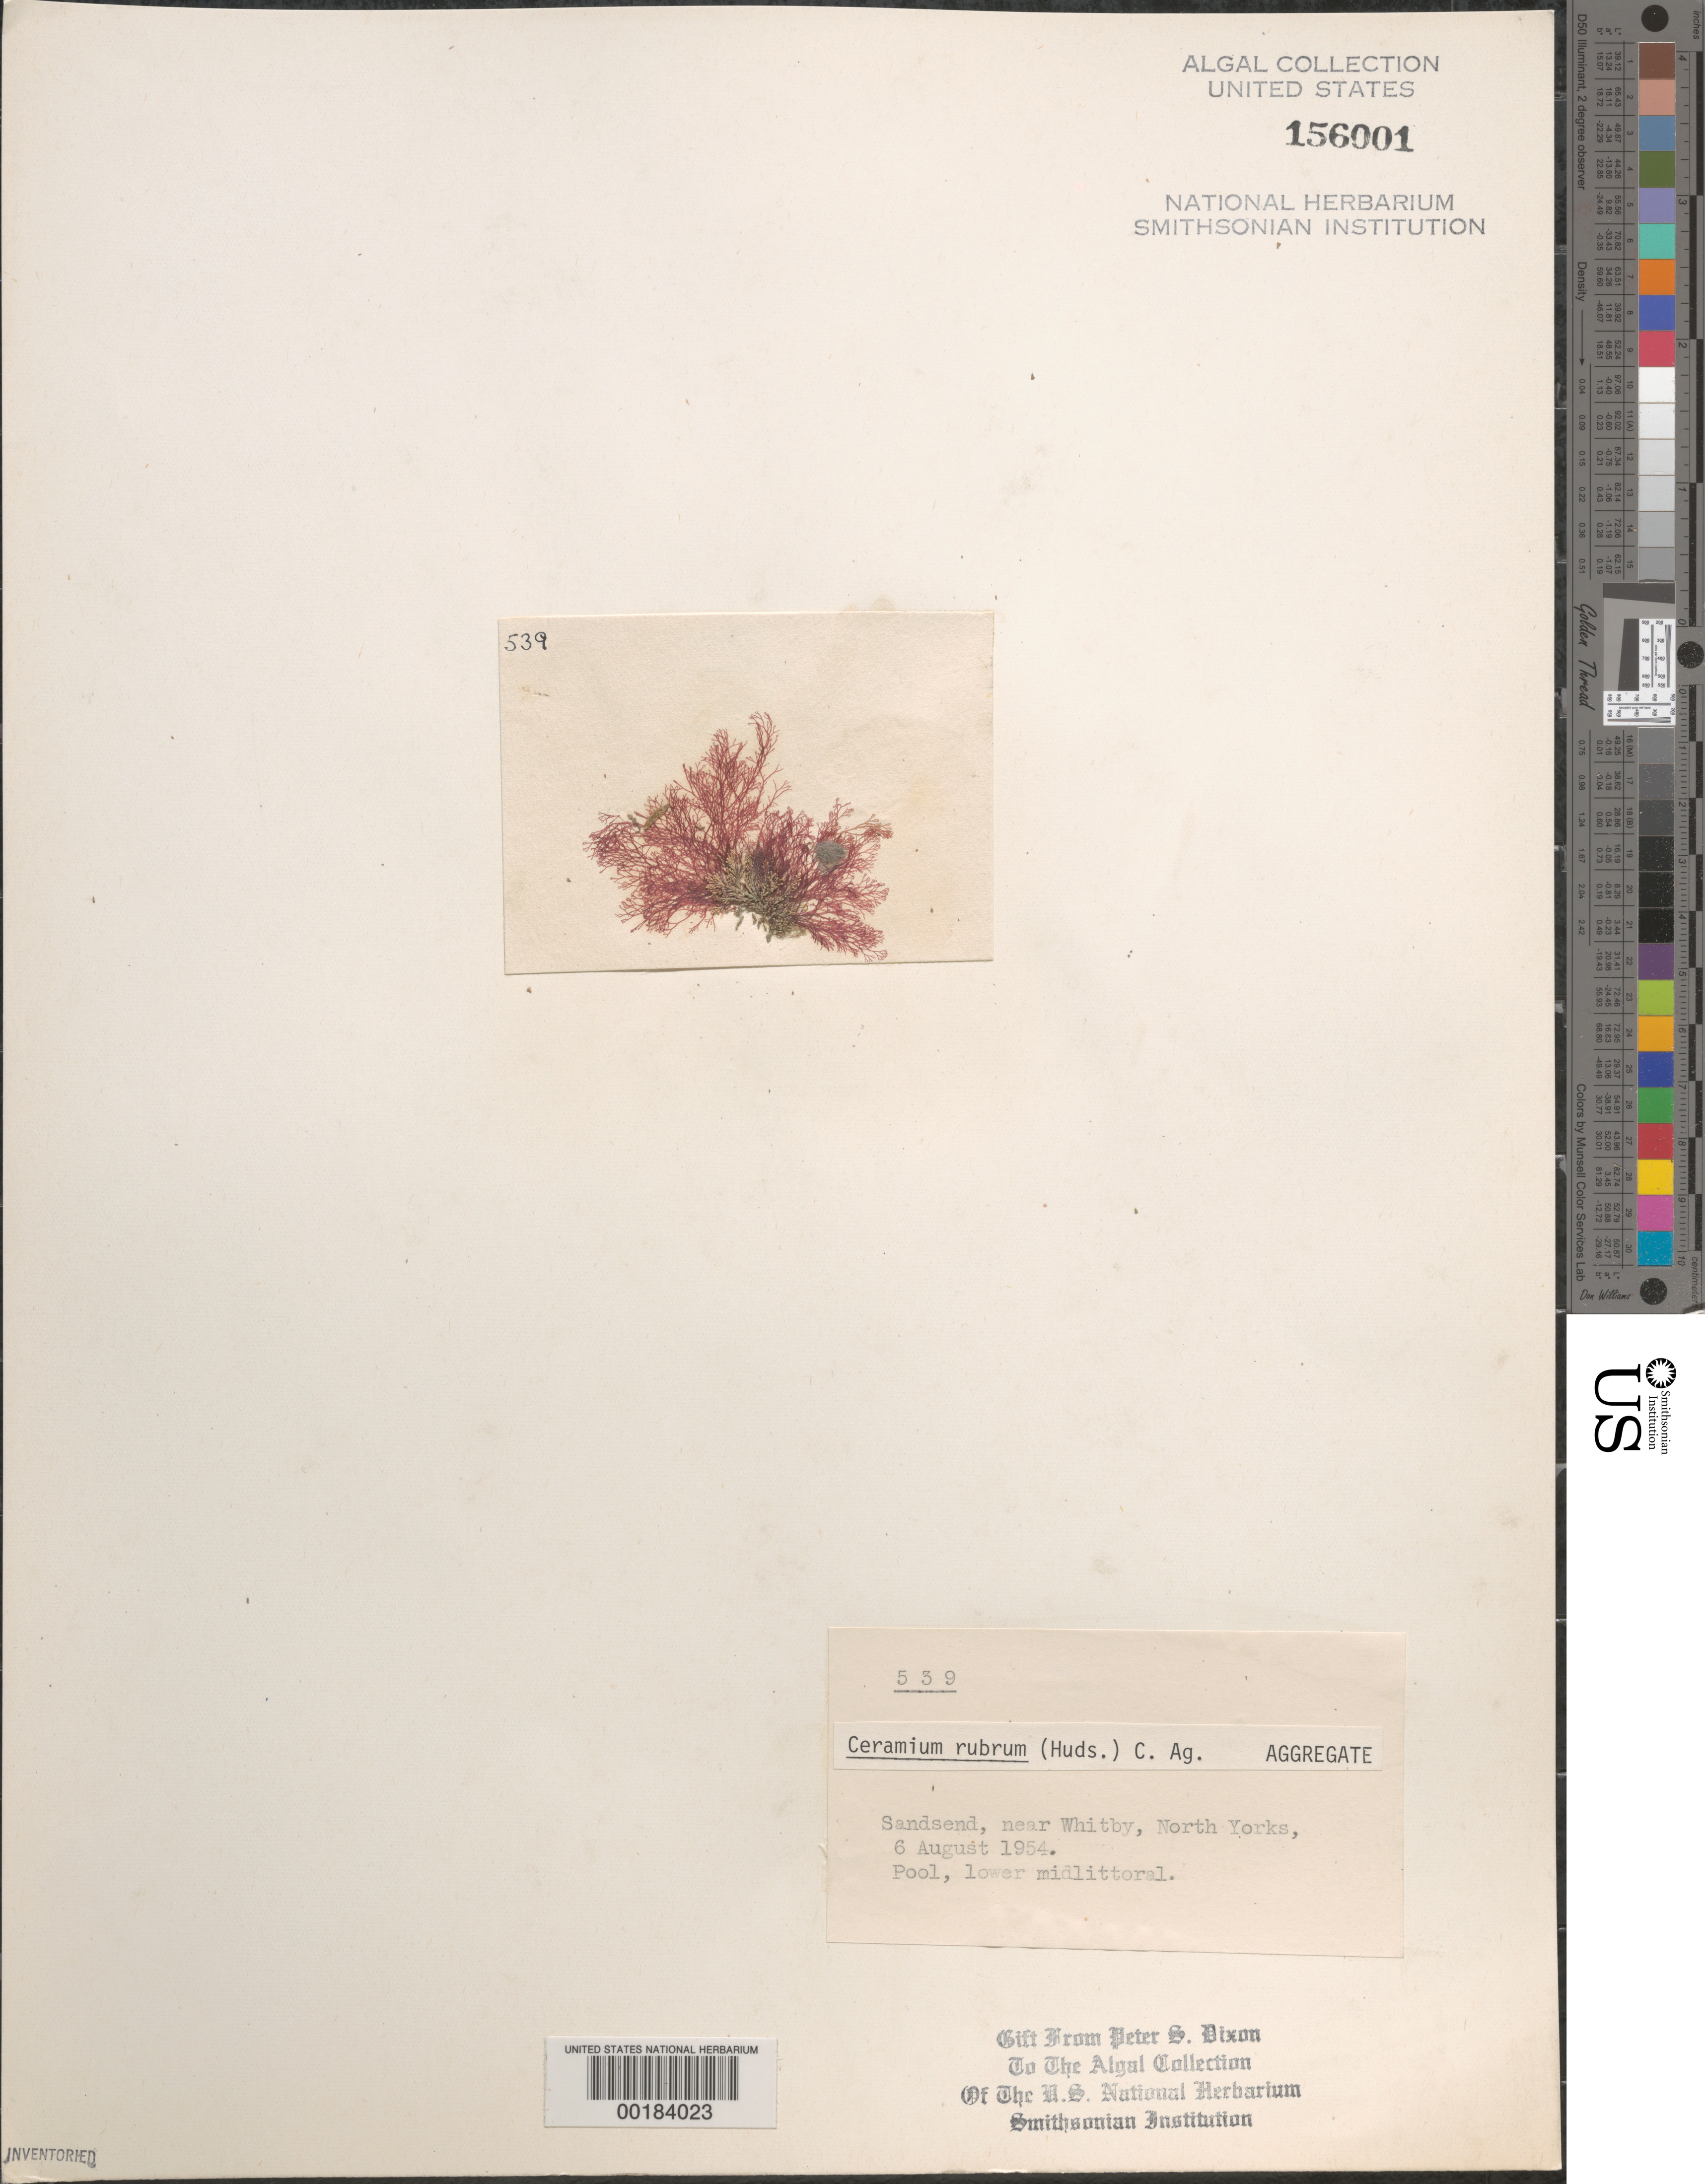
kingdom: Plantae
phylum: Rhodophyta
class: Florideophyceae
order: Ceramiales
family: Ceramiaceae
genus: Ceramium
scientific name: Ceramium rubrum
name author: C. Agardh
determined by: Dixon, P. S.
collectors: P. S. Dixon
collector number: PSD 539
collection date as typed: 06 Aug 1954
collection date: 1954-08-06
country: United Kingdom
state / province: England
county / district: North Yorkshire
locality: Sandsend, near Whitby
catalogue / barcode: US 156001